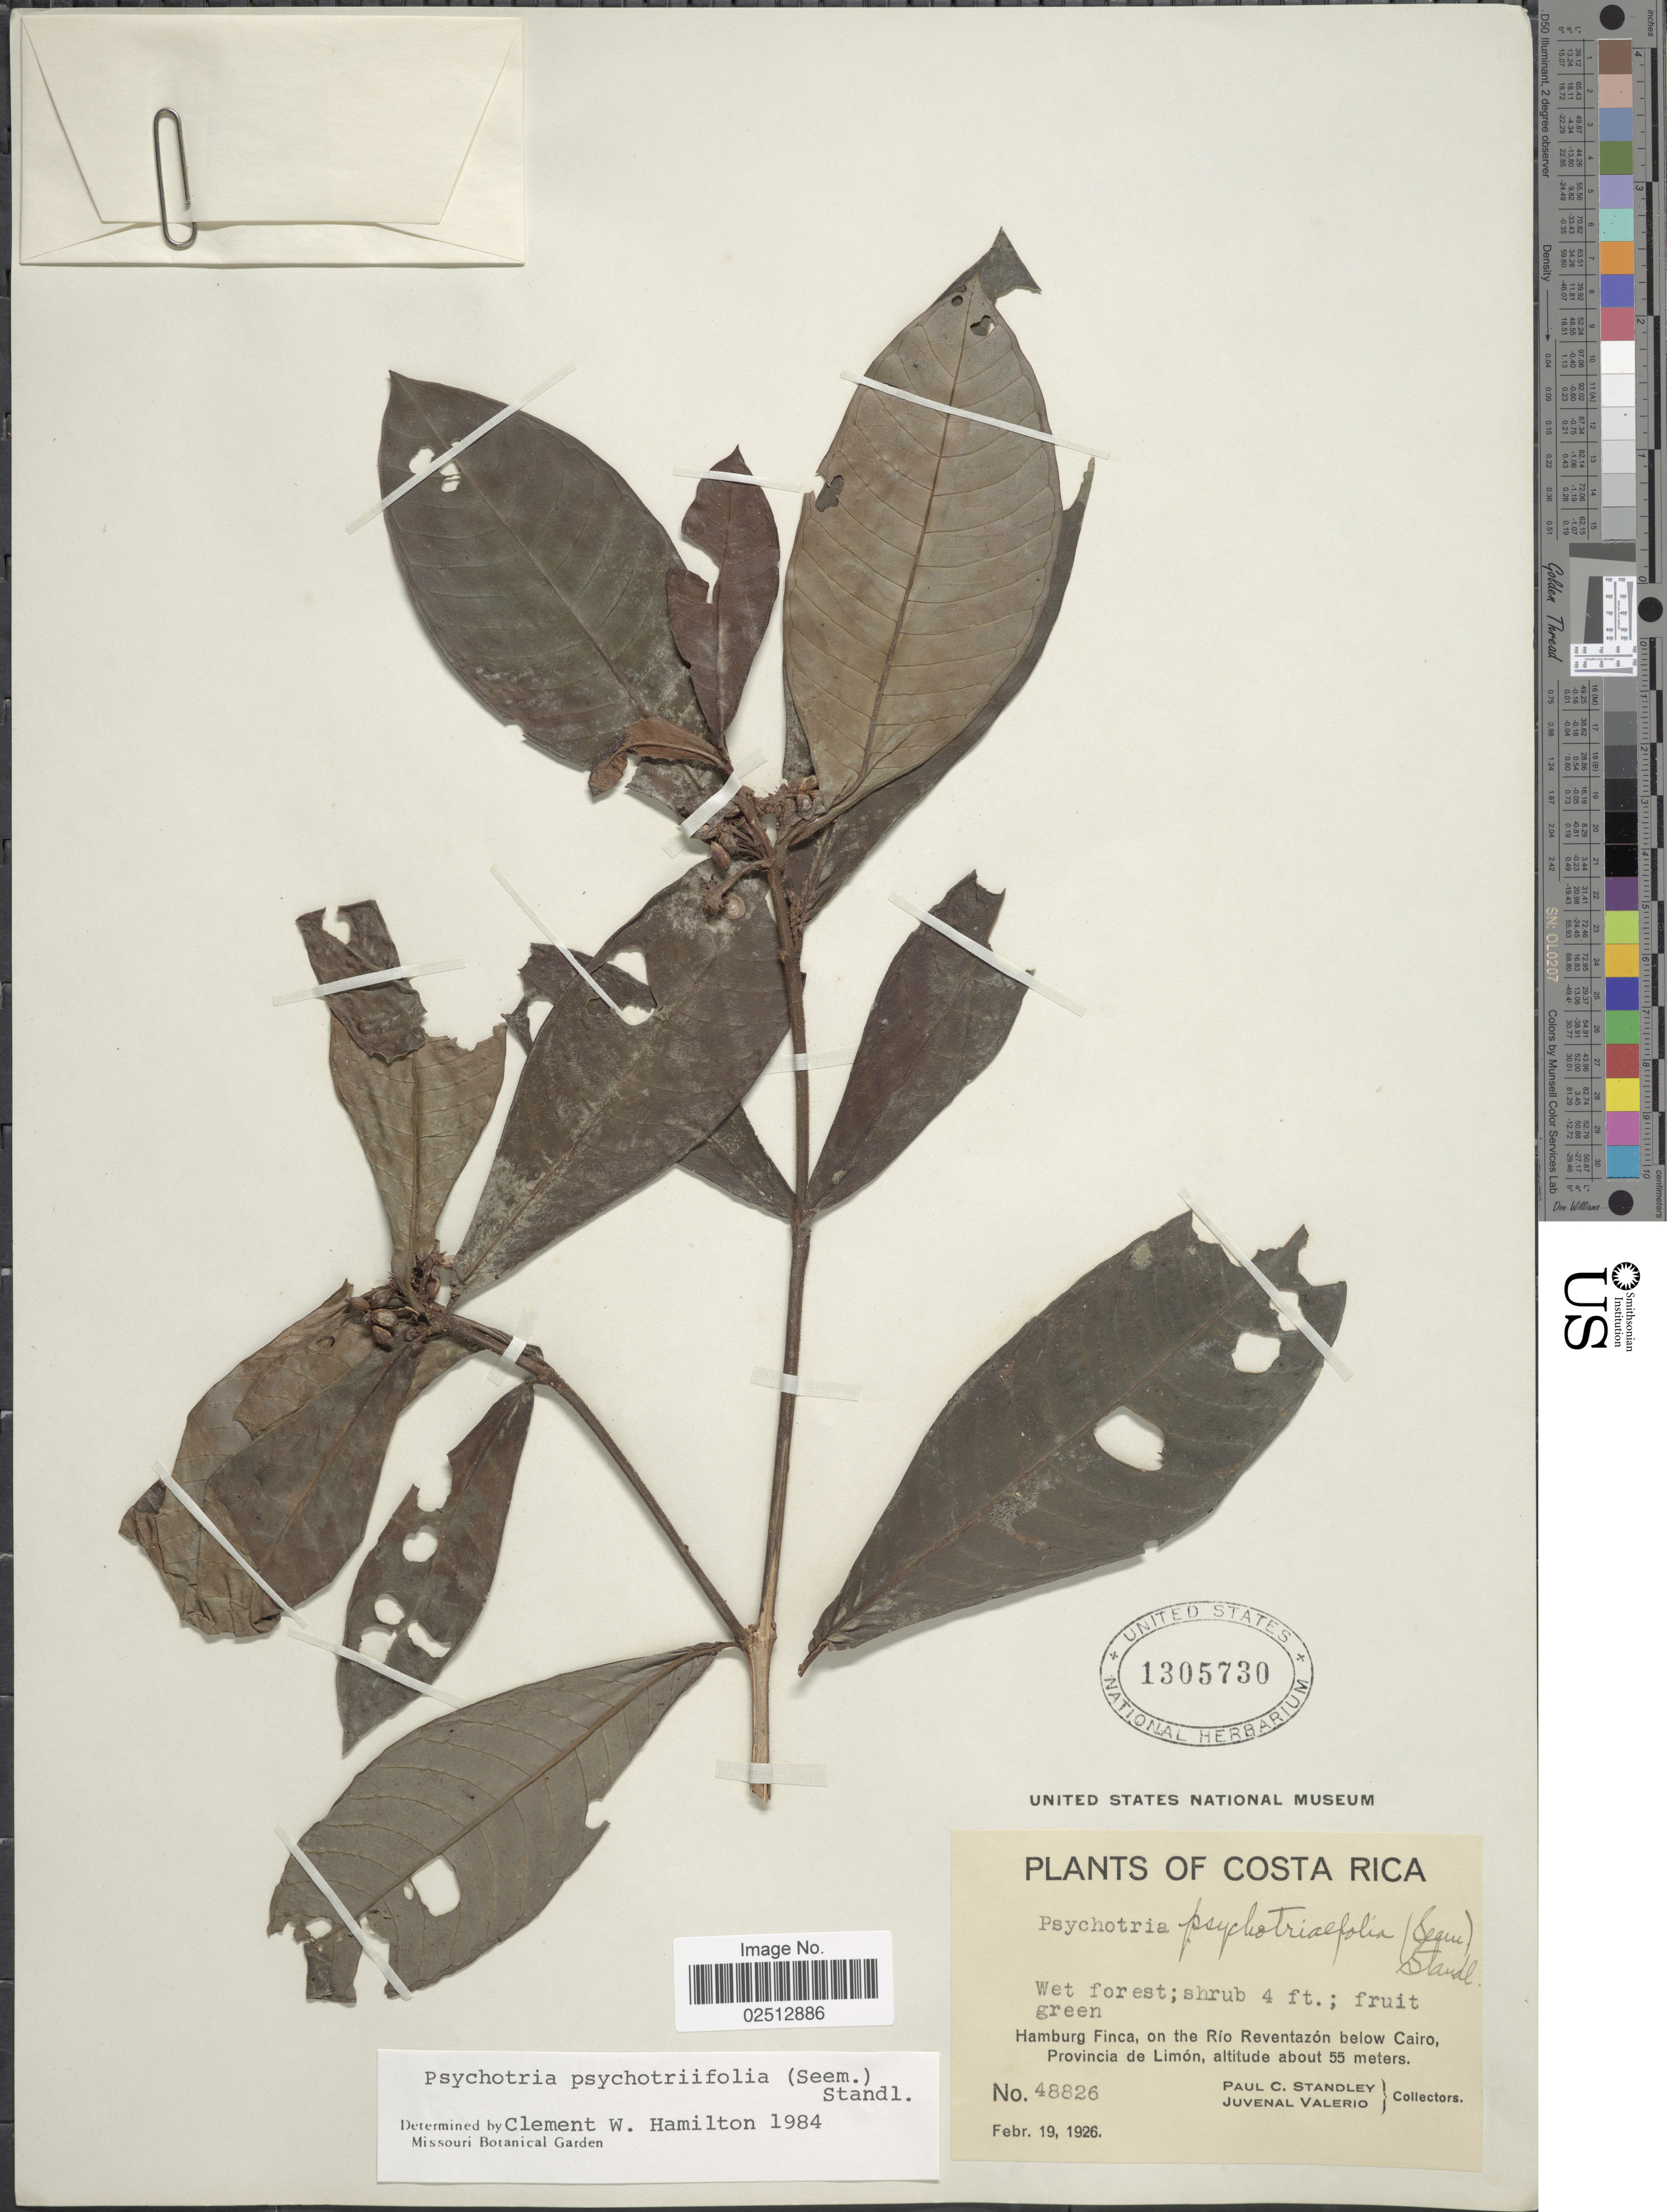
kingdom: Plantae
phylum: Tracheophyta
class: Magnoliopsida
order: Gentianales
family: Rubiaceae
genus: Psychotria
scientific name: Psychotria psychotriaefolia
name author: (Seem.) Standl.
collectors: P. C. Standley & J. Valerio R.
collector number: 48826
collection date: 1926-02-19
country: Costa Rica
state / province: Limón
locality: Hamburg Finca, on the Rio Reventazon below Cairo, Provincia de Limon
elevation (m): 55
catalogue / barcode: US 1305730